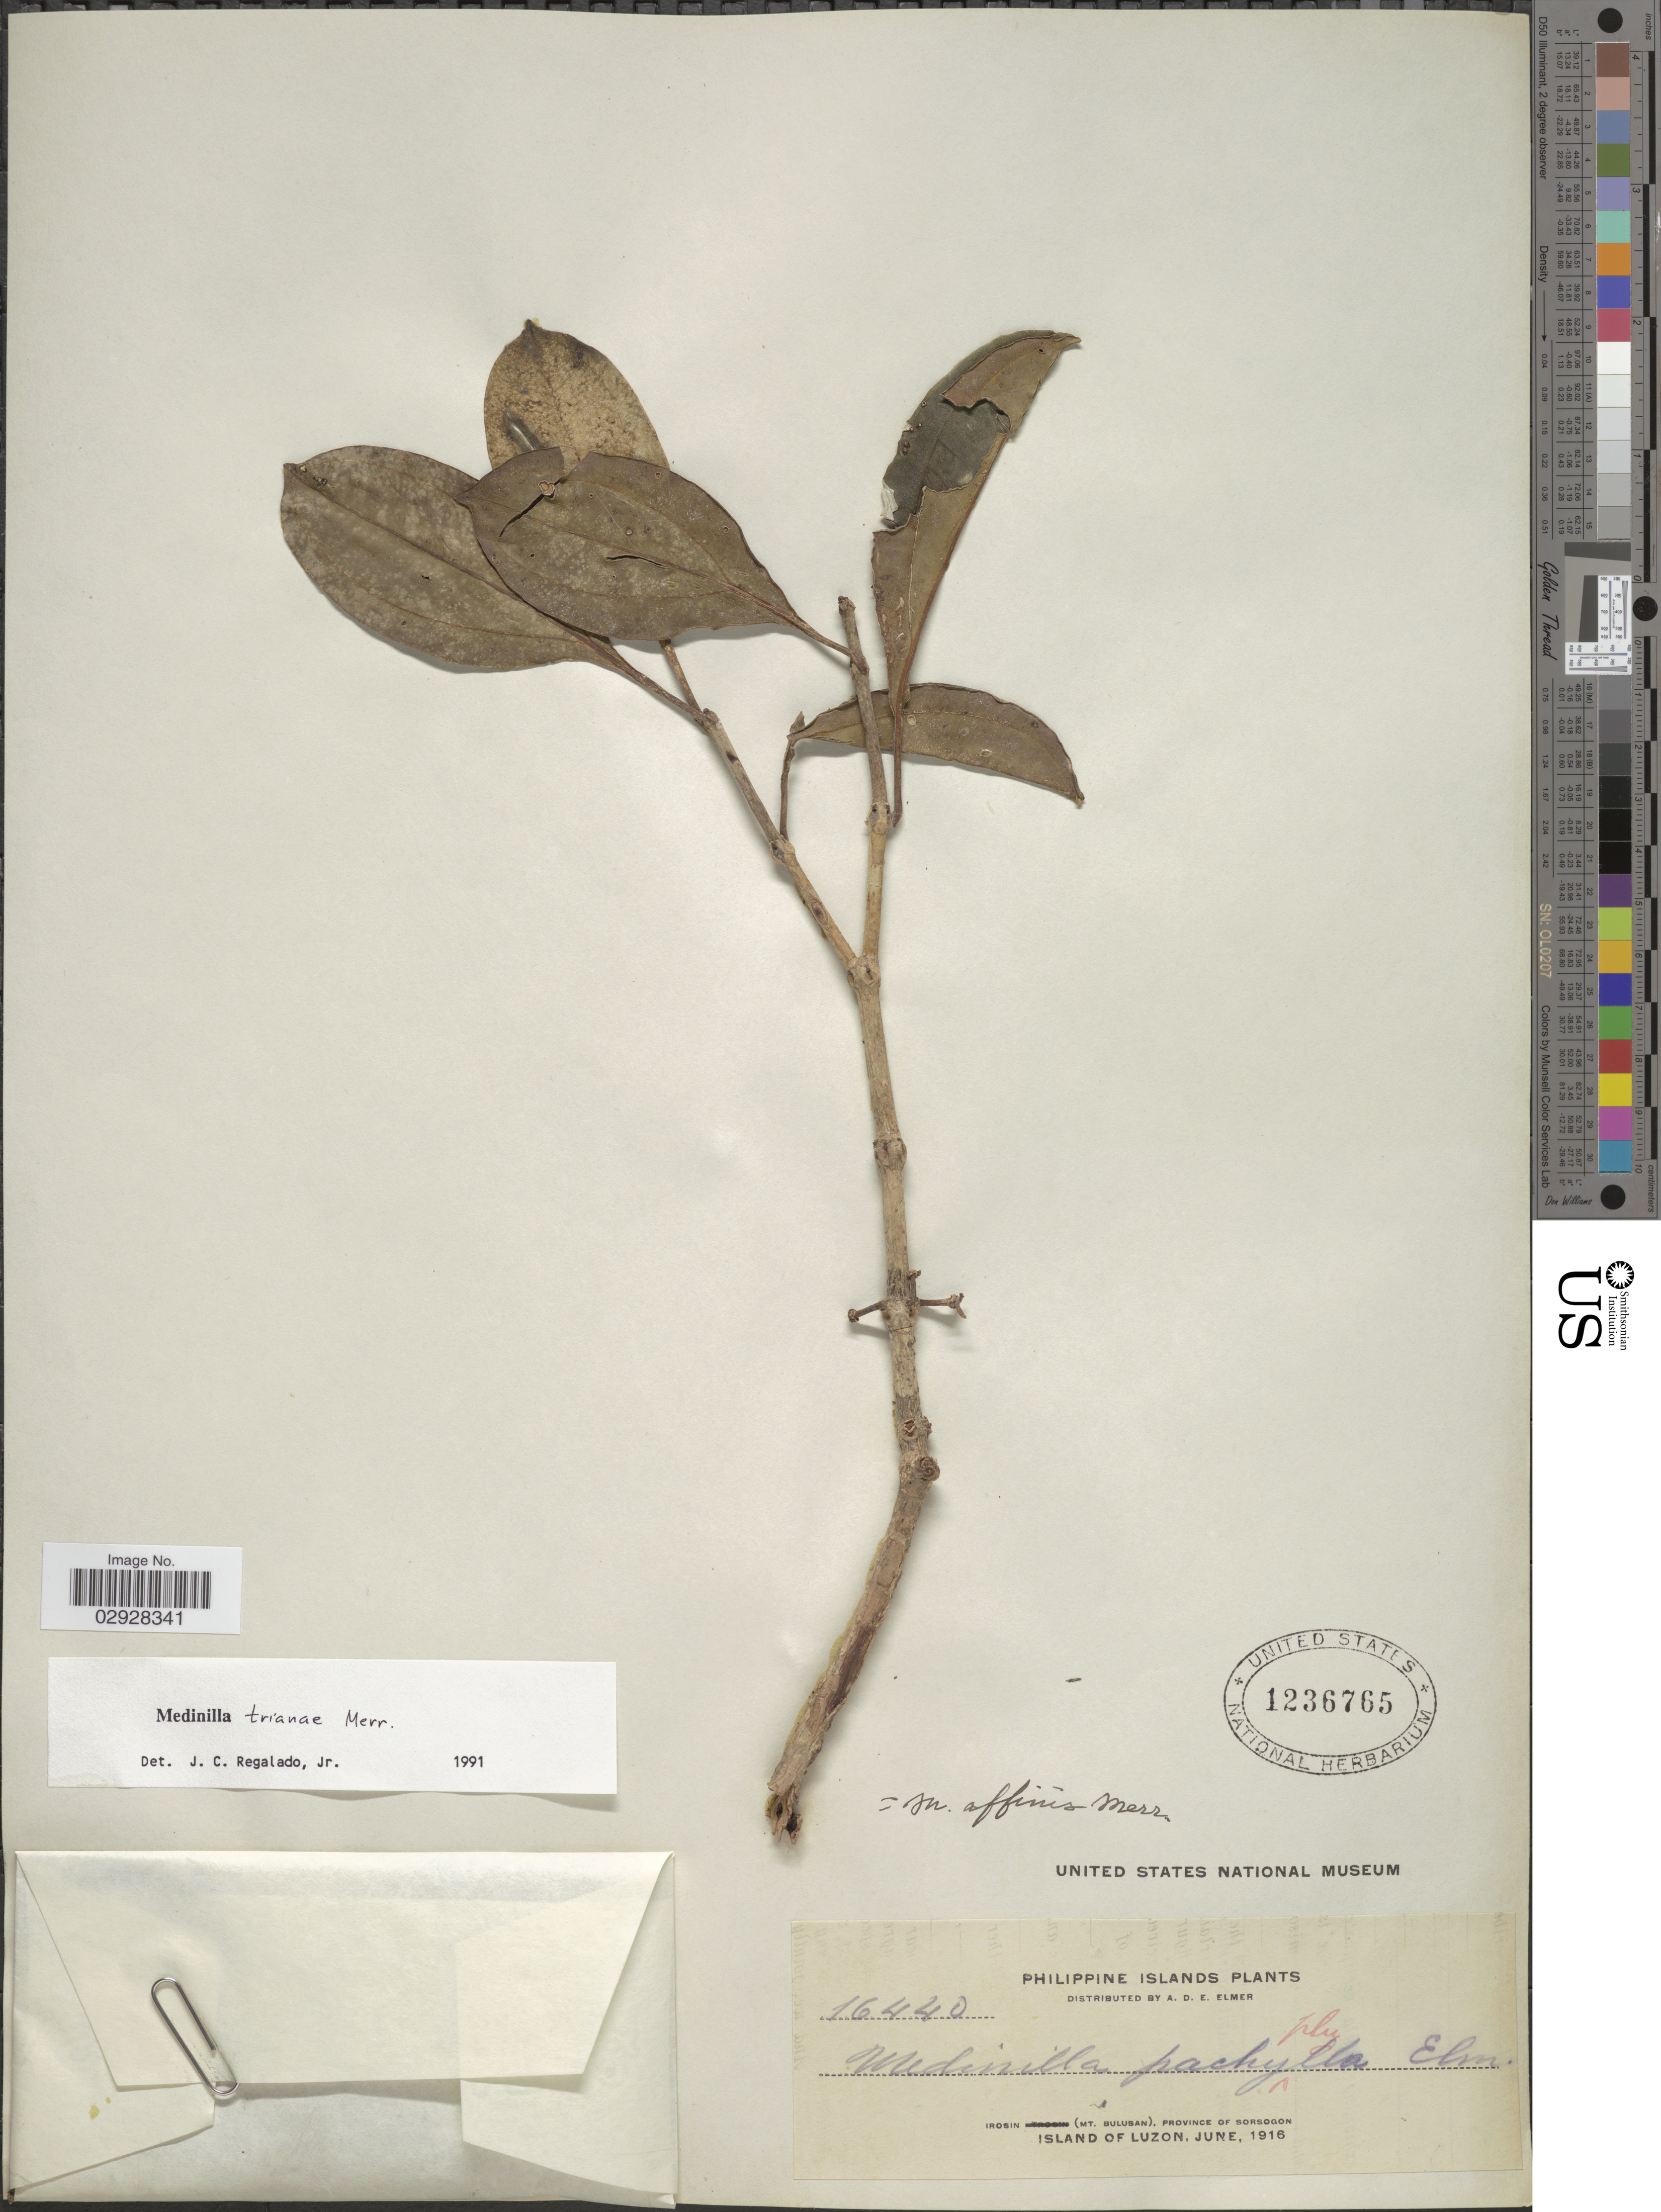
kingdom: Plantae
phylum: Tracheophyta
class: Magnoliopsida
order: Myrtales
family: Melastomataceae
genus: Medinilla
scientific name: Medinilla trianae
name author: Merr.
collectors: A. D. E. Elmer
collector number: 16440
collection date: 1916-06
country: Philippines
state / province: Bicol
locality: Philippine Islands. Irosin (Mt. Bulusan), Province of Sorsogon. Island of Luzon.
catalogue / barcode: US 1236765